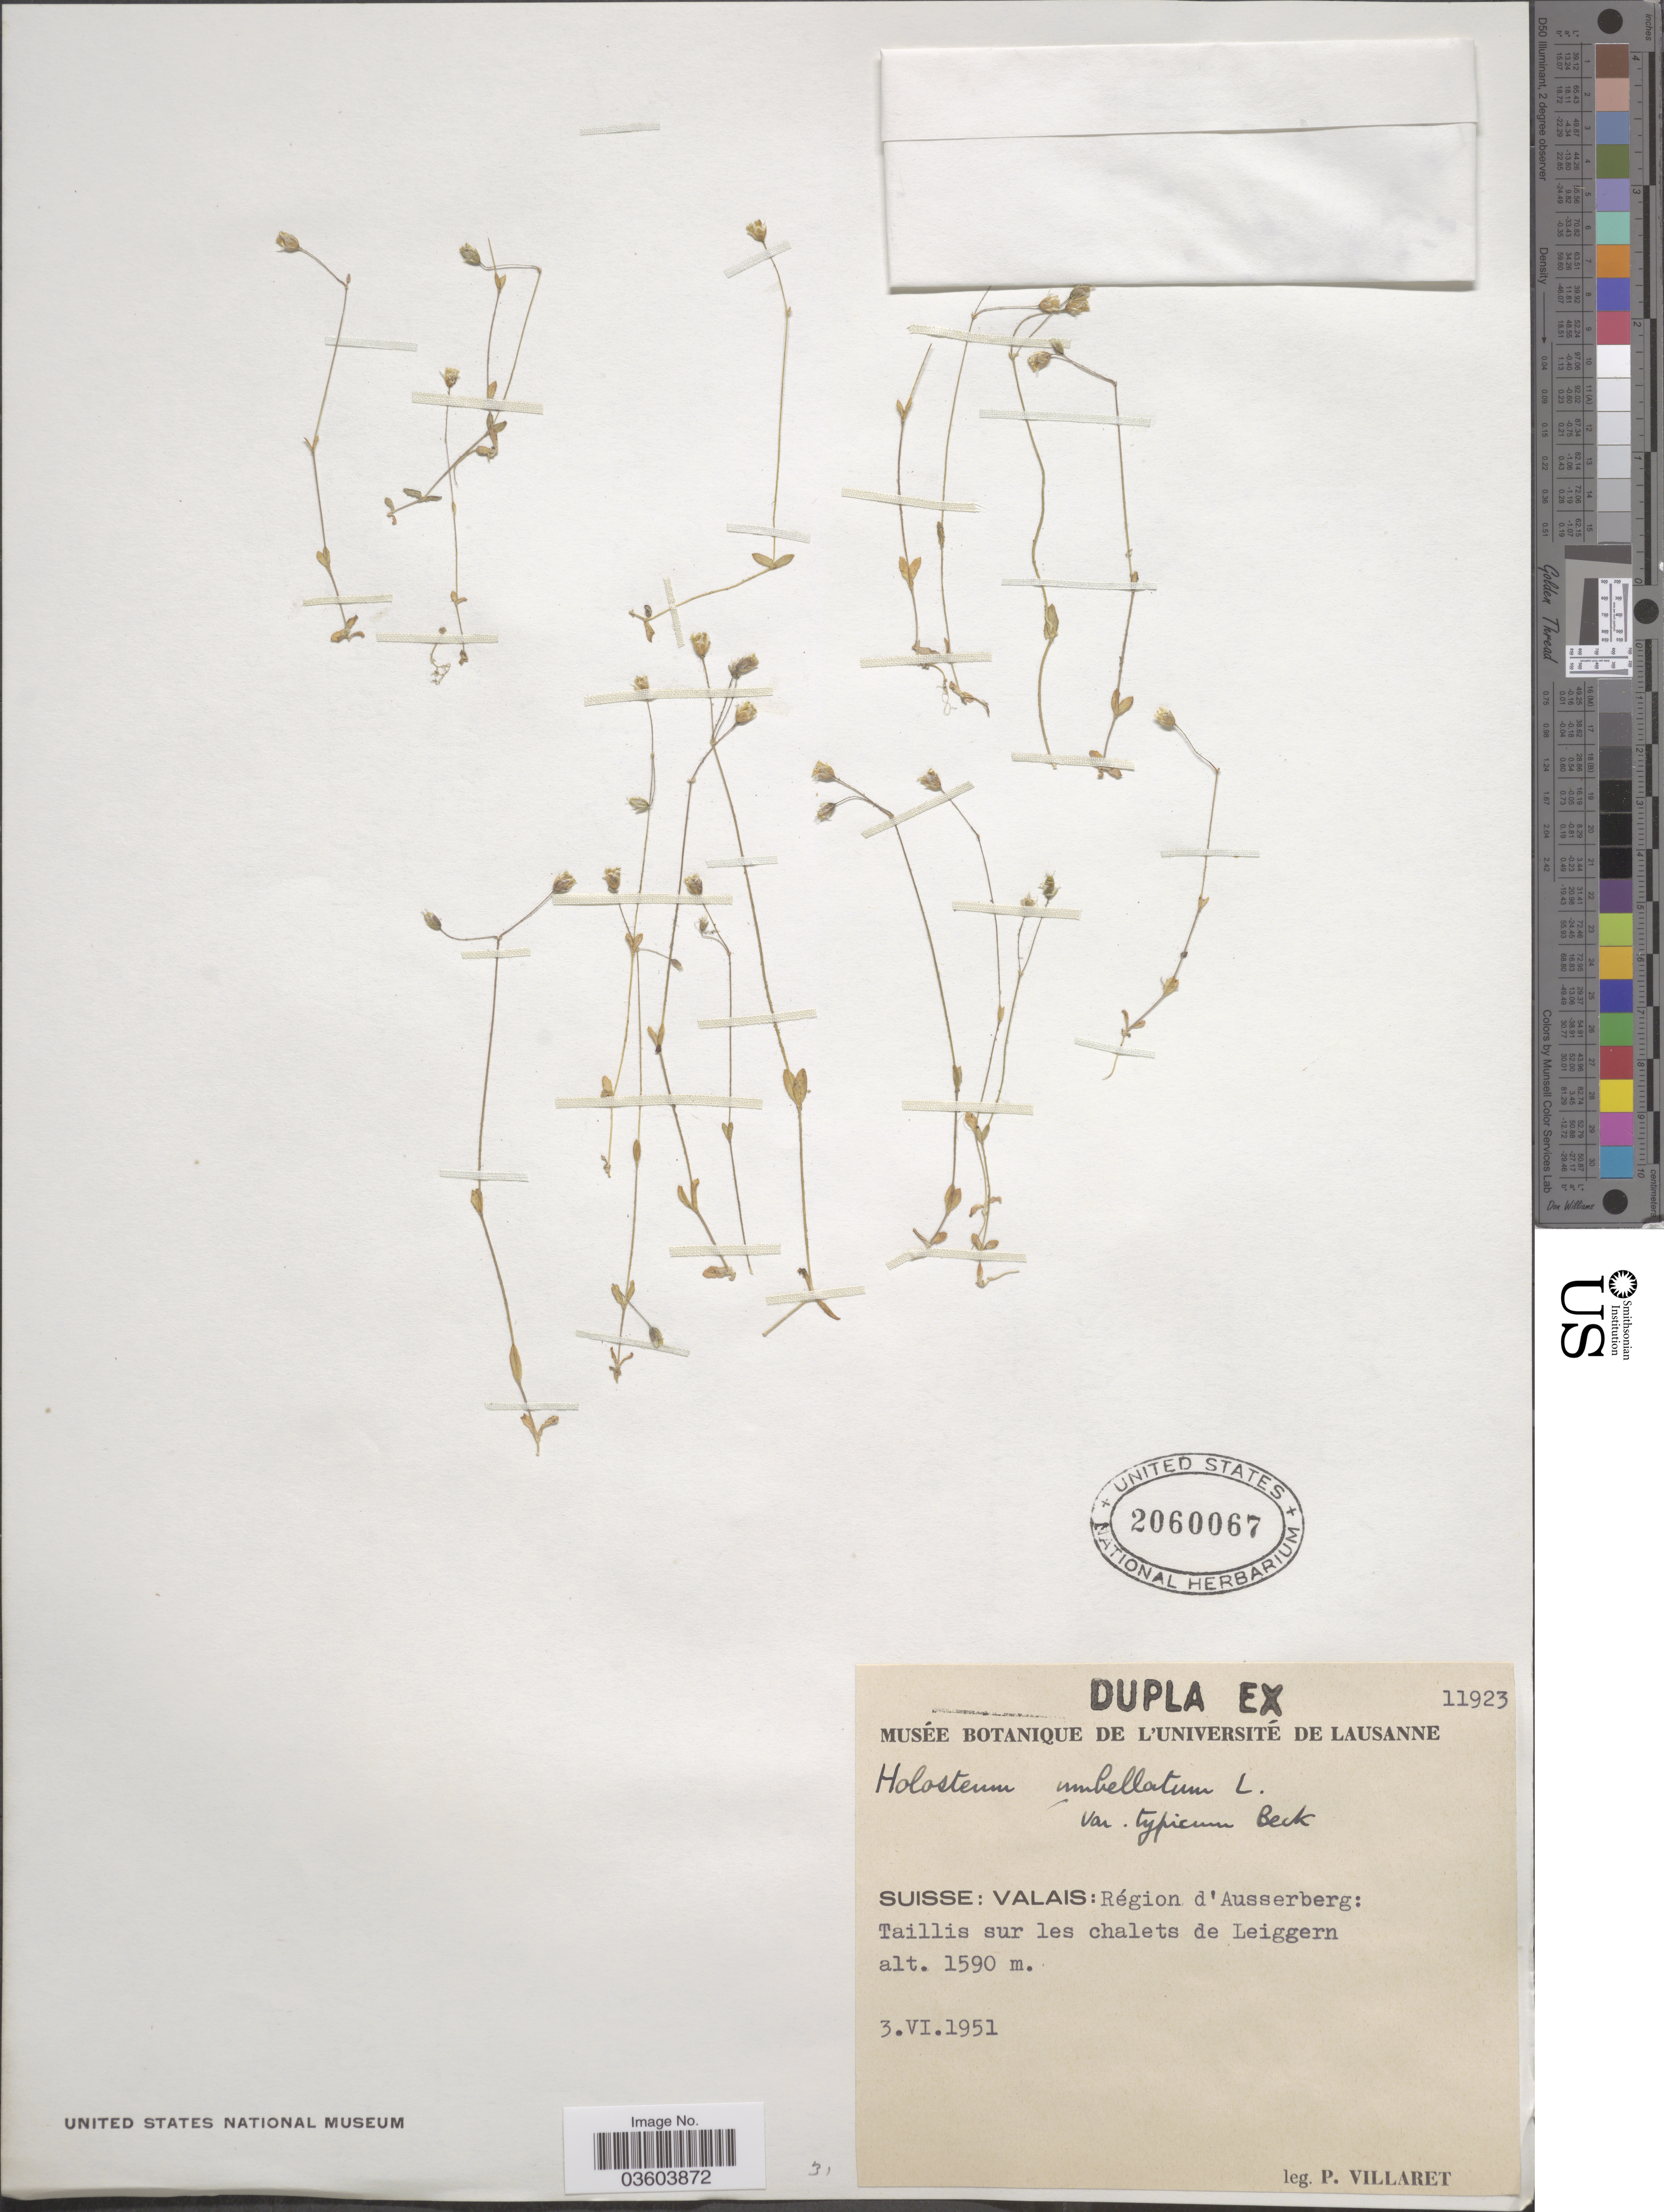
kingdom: Plantae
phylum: Tracheophyta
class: Magnoliopsida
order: Caryophyllales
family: Caryophyllaceae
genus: Holosteum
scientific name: Holosteum umbellatum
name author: L.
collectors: P. Villaret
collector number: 11923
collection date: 1951-06-03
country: Switzerland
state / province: Valais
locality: Suisse: Région d'Ausserberg: Taillis sur les chalets de Leiggern.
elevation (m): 1590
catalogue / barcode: US 2060067